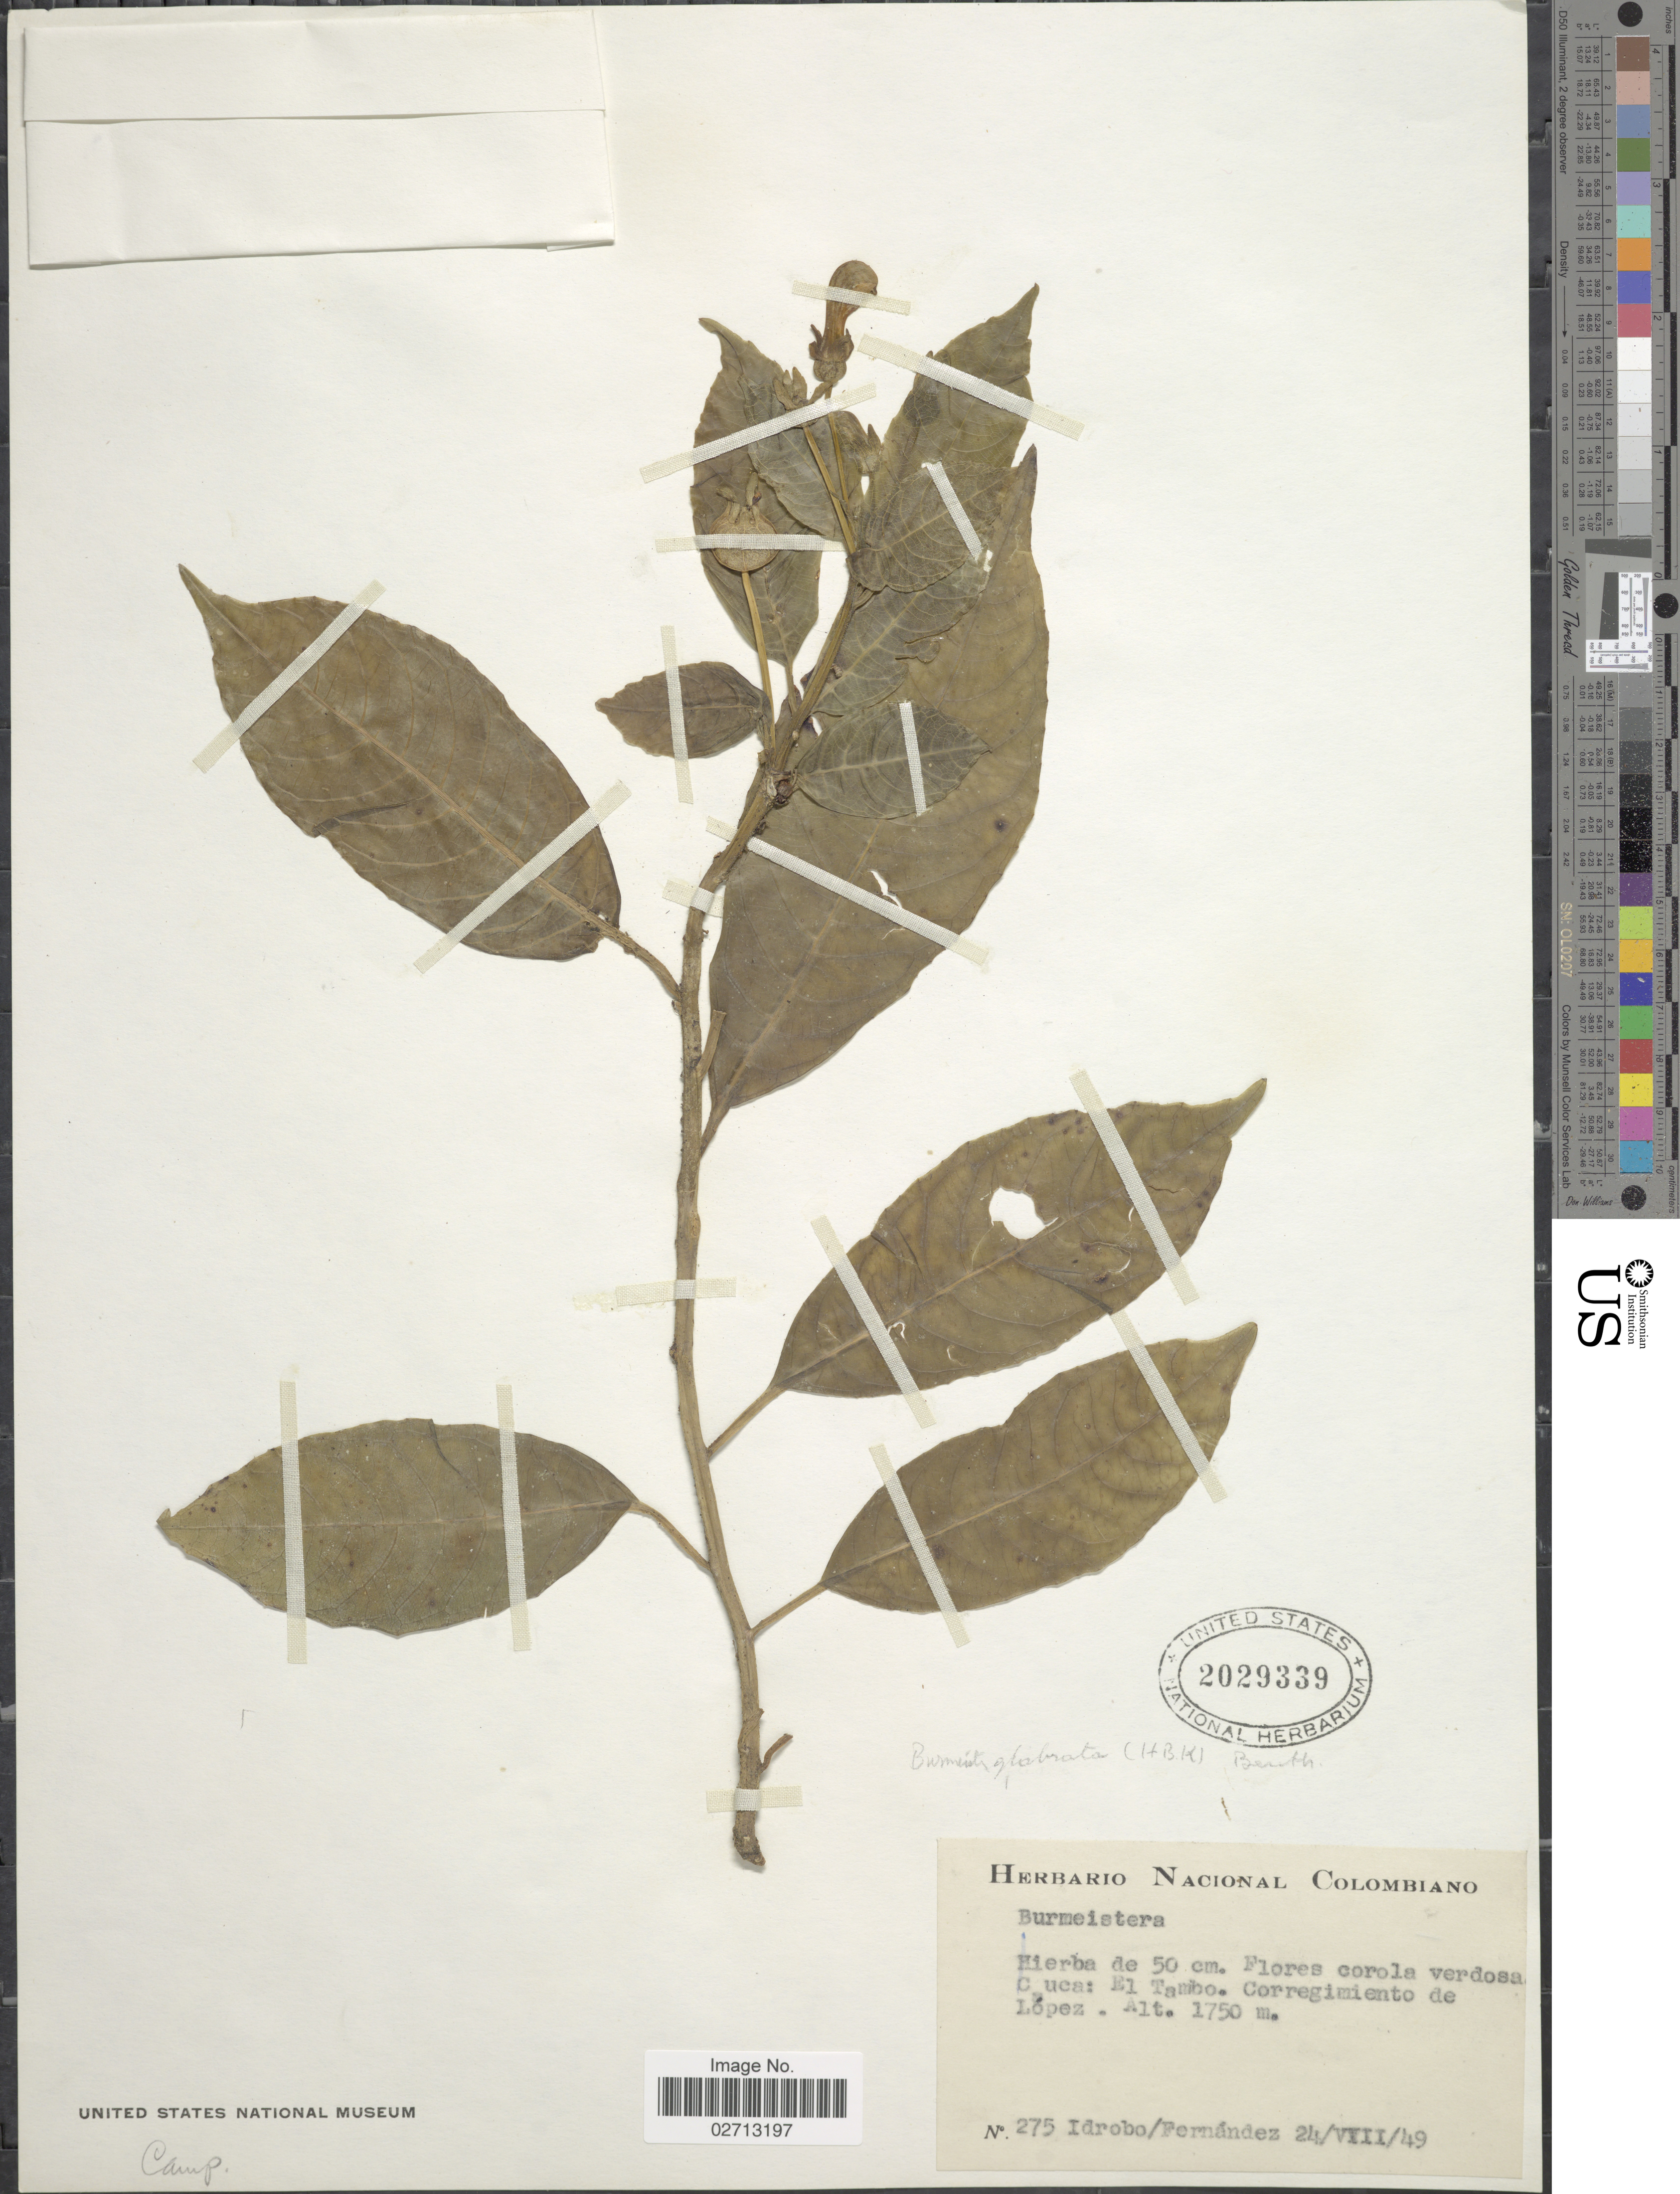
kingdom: Plantae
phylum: Tracheophyta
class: Magnoliopsida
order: Asterales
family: Campanulaceae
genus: Burmeistera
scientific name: Burmeistera glabrata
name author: (Kunth) Hook. f. ex B.D. Jacks.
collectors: -- Idrobo & -- Fernandez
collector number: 275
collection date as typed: Transcribed d/m/y: 24/8/49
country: Colombia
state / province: Cauca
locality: Cauca: El Tambo. Corregimiento de López.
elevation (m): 1750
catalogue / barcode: US 2029339